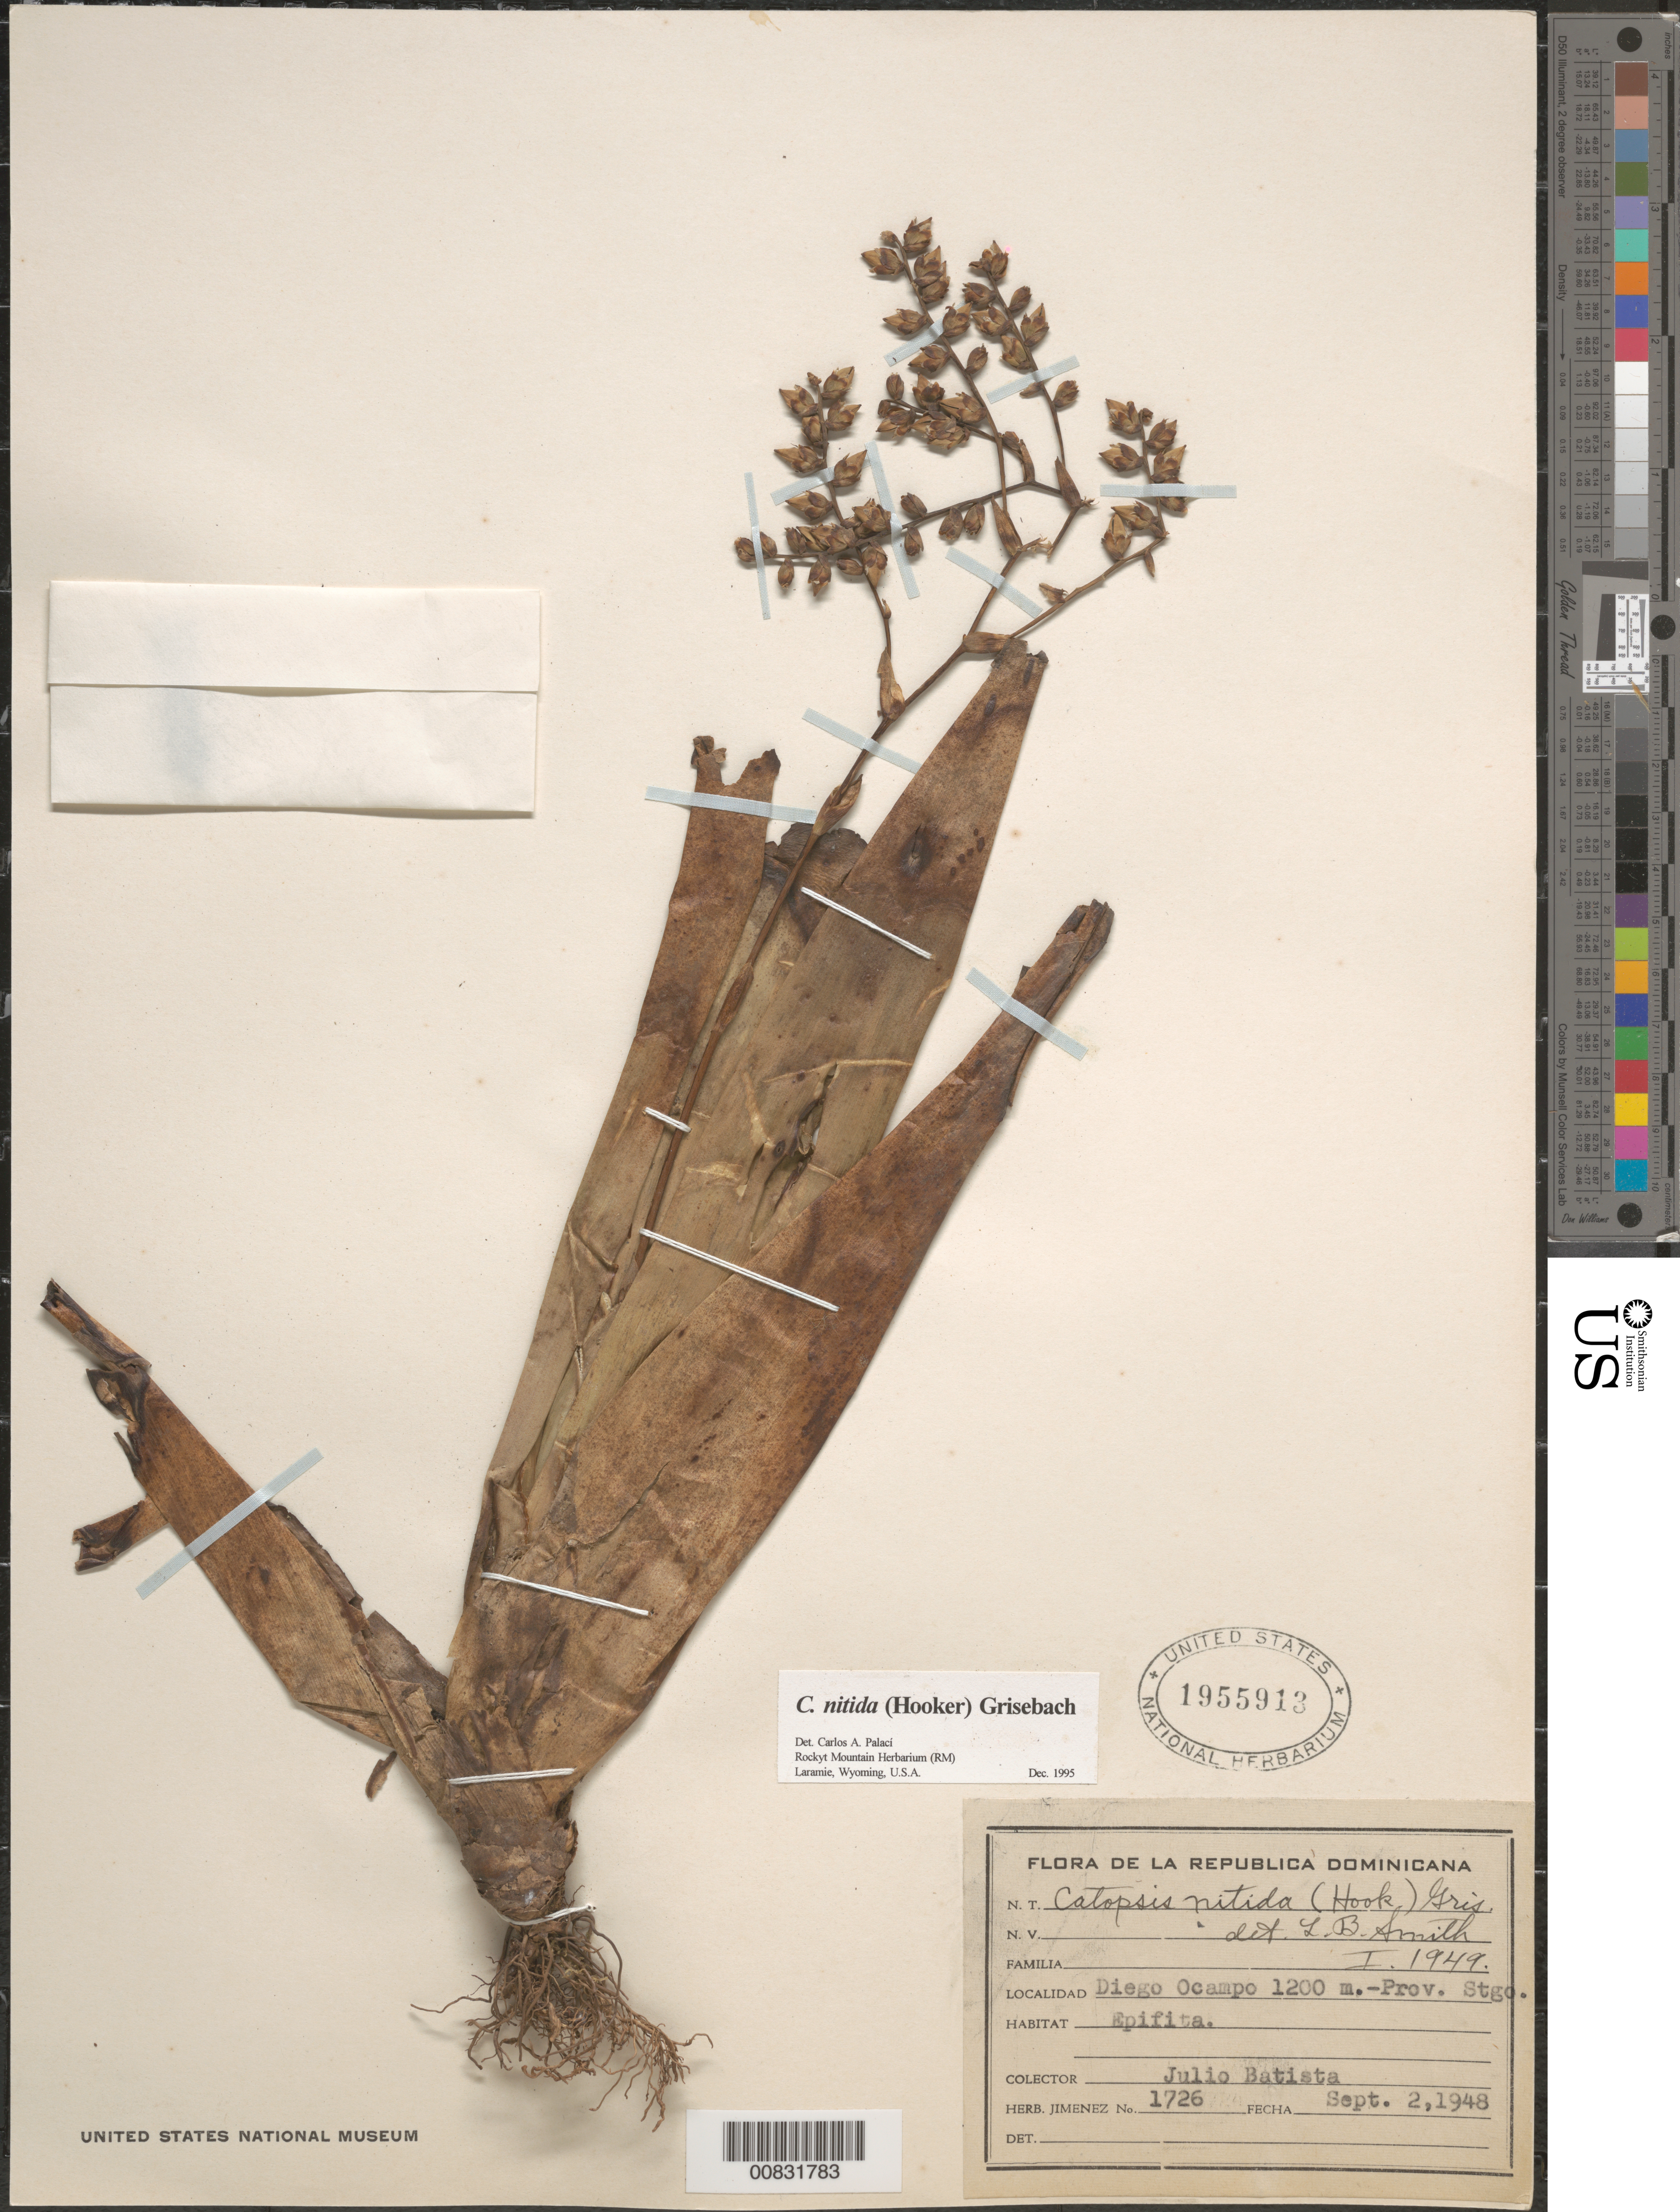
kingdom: Plantae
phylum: Tracheophyta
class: Liliopsida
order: Poales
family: Bromeliaceae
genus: Catopsis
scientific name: Catopsis nitida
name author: (Hook.) Griseb.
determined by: Palací, C. A., (RM), University of Wyoming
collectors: J. Batista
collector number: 1726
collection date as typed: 02 Sep 1948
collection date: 1948-09-02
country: Dominican Republic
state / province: Santiago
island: Hispaniola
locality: Diego Ocampo.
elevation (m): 1200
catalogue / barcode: US 1955913